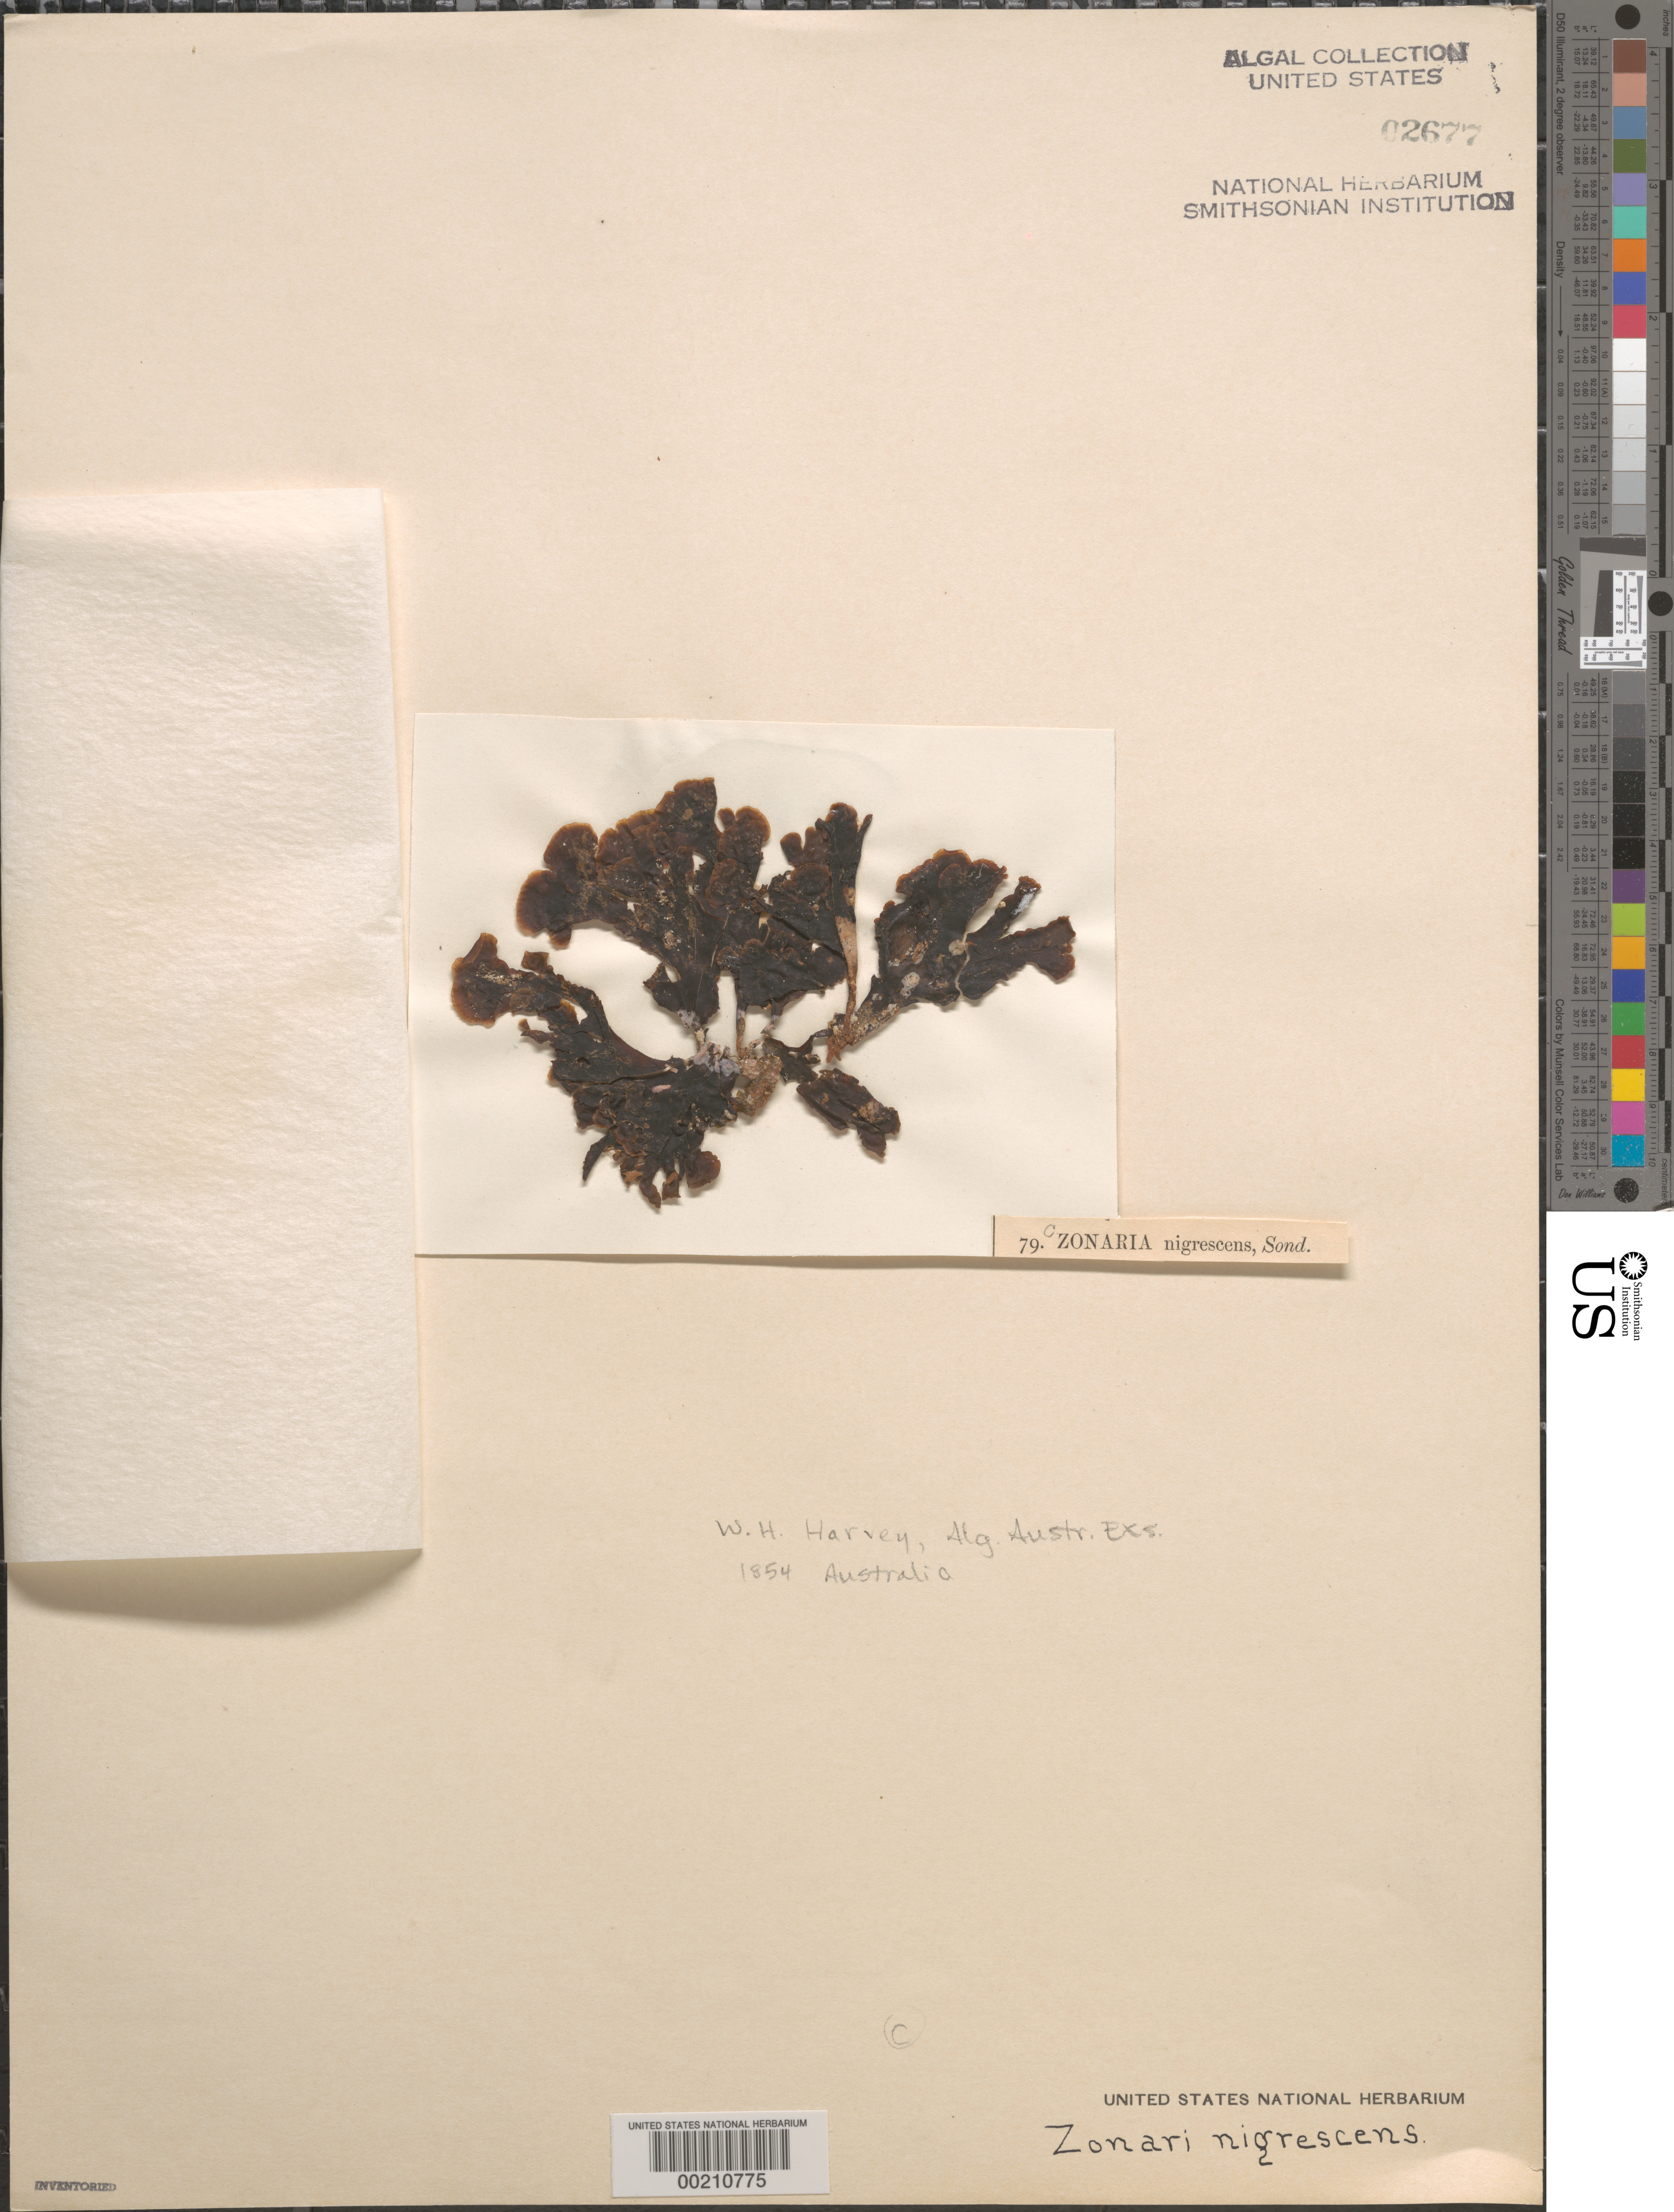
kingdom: Chromista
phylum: Ochrophyta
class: Phaeophyceae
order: Dictyotales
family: Dictyotaceae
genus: Lobophora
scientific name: Lobophora sonderi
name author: C.W.Vieira et al.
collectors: W. Harvey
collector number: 79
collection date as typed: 1854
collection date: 1854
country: Australia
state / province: Western Australia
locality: Princess Royal Harbor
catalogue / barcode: US 2677